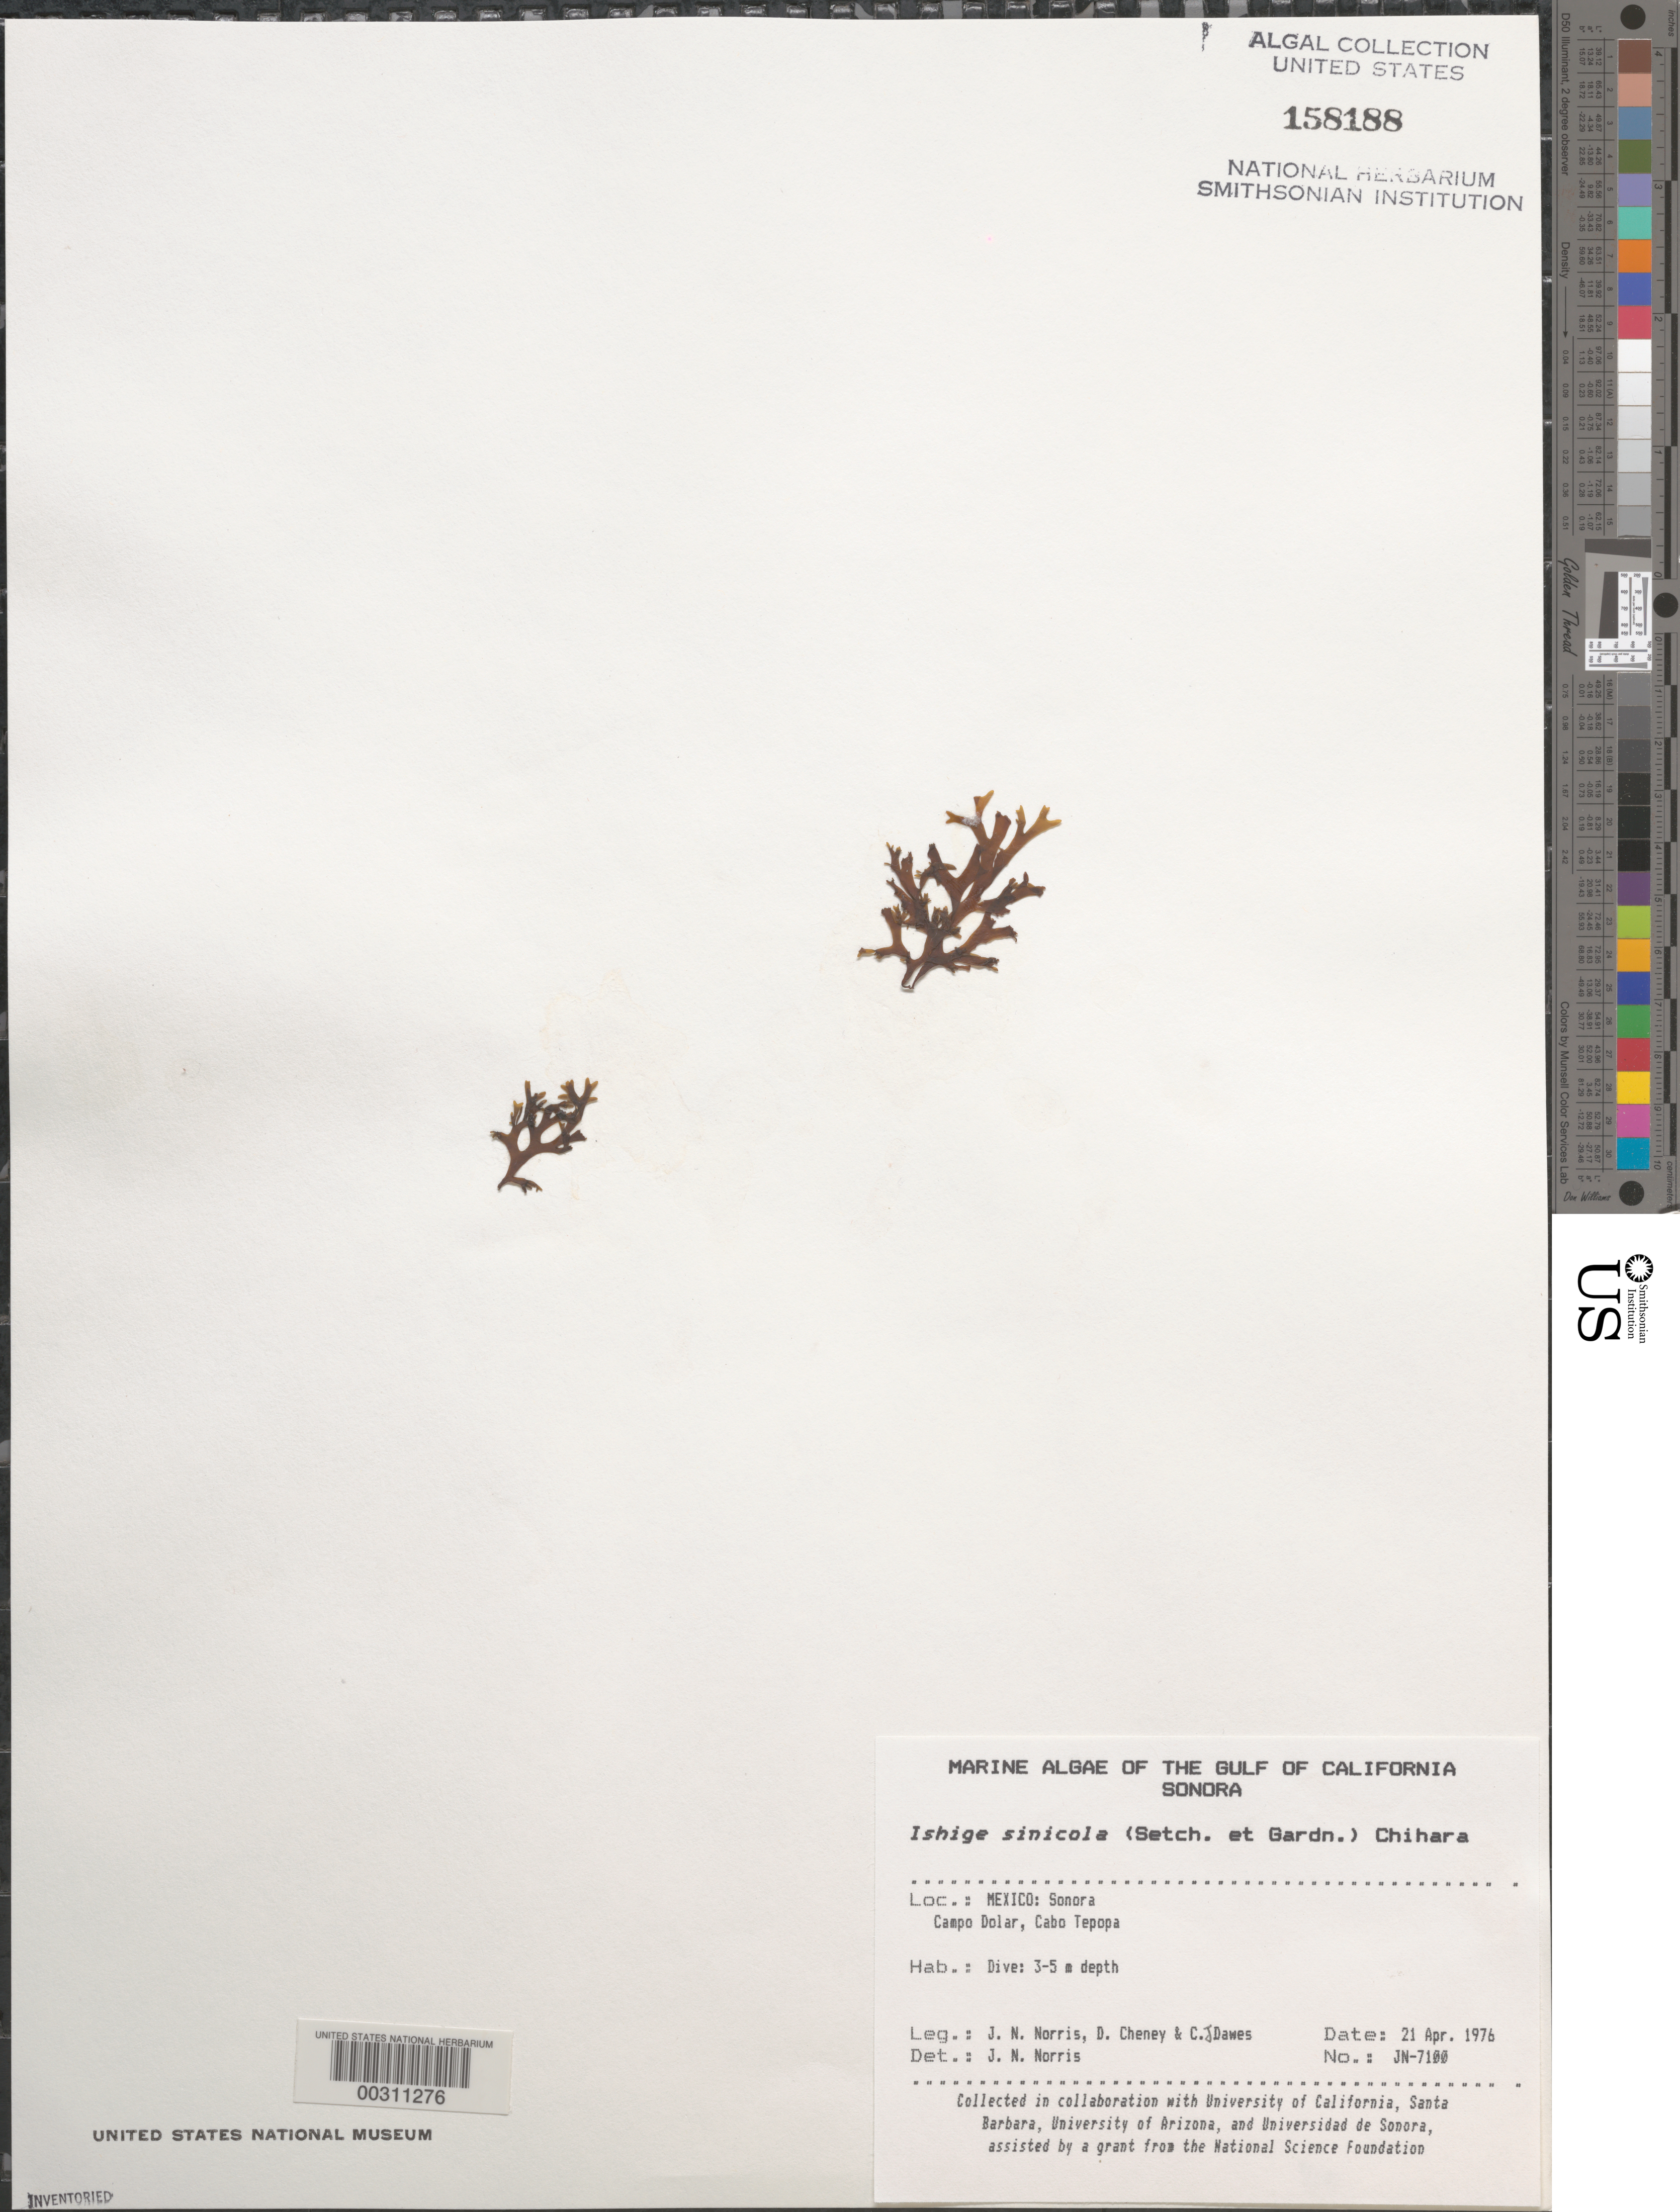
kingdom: Chromista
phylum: Ochrophyta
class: Phaeophyceae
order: Ishigeales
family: Ishigeaceae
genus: Ishige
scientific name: Ishige sinicola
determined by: Norris, James N.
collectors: J. N. Norris, D. Cheney & C. Dawes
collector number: JN-7100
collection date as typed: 21 Apr 1976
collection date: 1976-04-21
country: Mexico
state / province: Sonora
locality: Campo Dolar, Cabo Tepopa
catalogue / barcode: US 158188